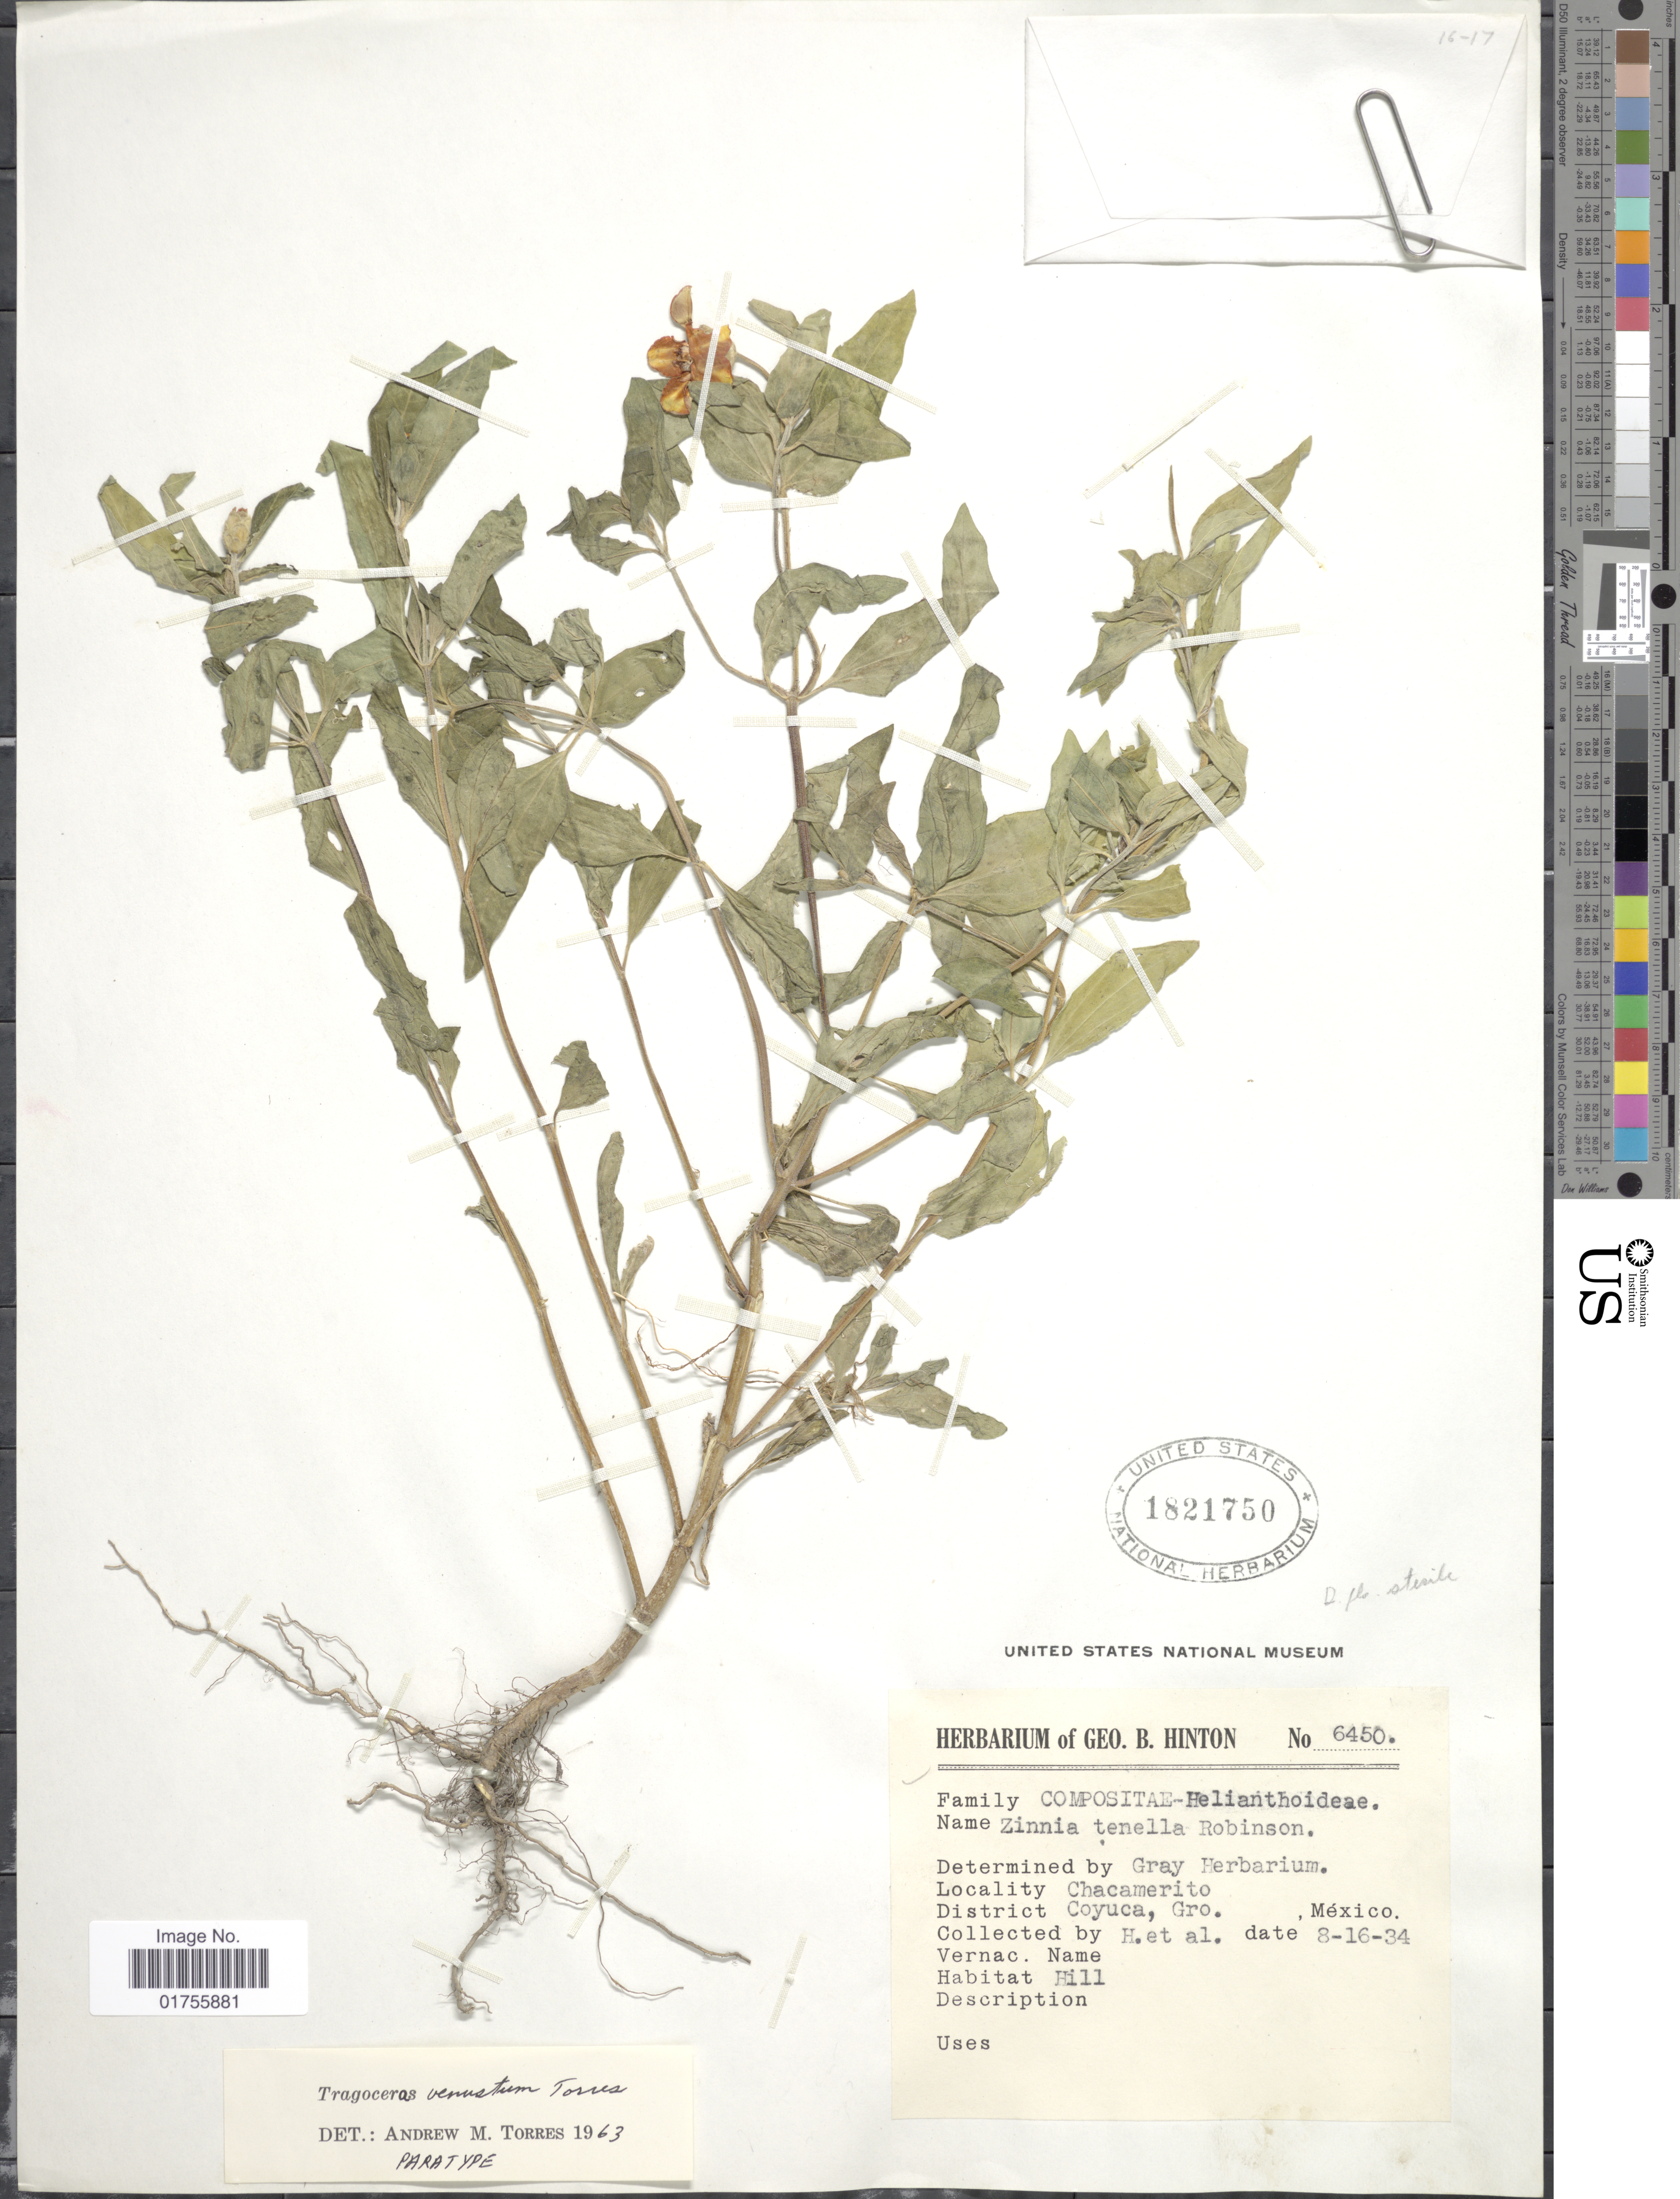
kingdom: Plantae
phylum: Tracheophyta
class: Magnoliopsida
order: Asterales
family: Asteraceae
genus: Tragoceros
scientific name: Tragoceros venustum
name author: A.M. Torres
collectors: G. B. Hinton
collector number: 6450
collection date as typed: Transcribed d/m/y: 16/8/34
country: Mexico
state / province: Guerrero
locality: Chacamerito, District Coyuca, Gro., Mexico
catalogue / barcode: US 1821750